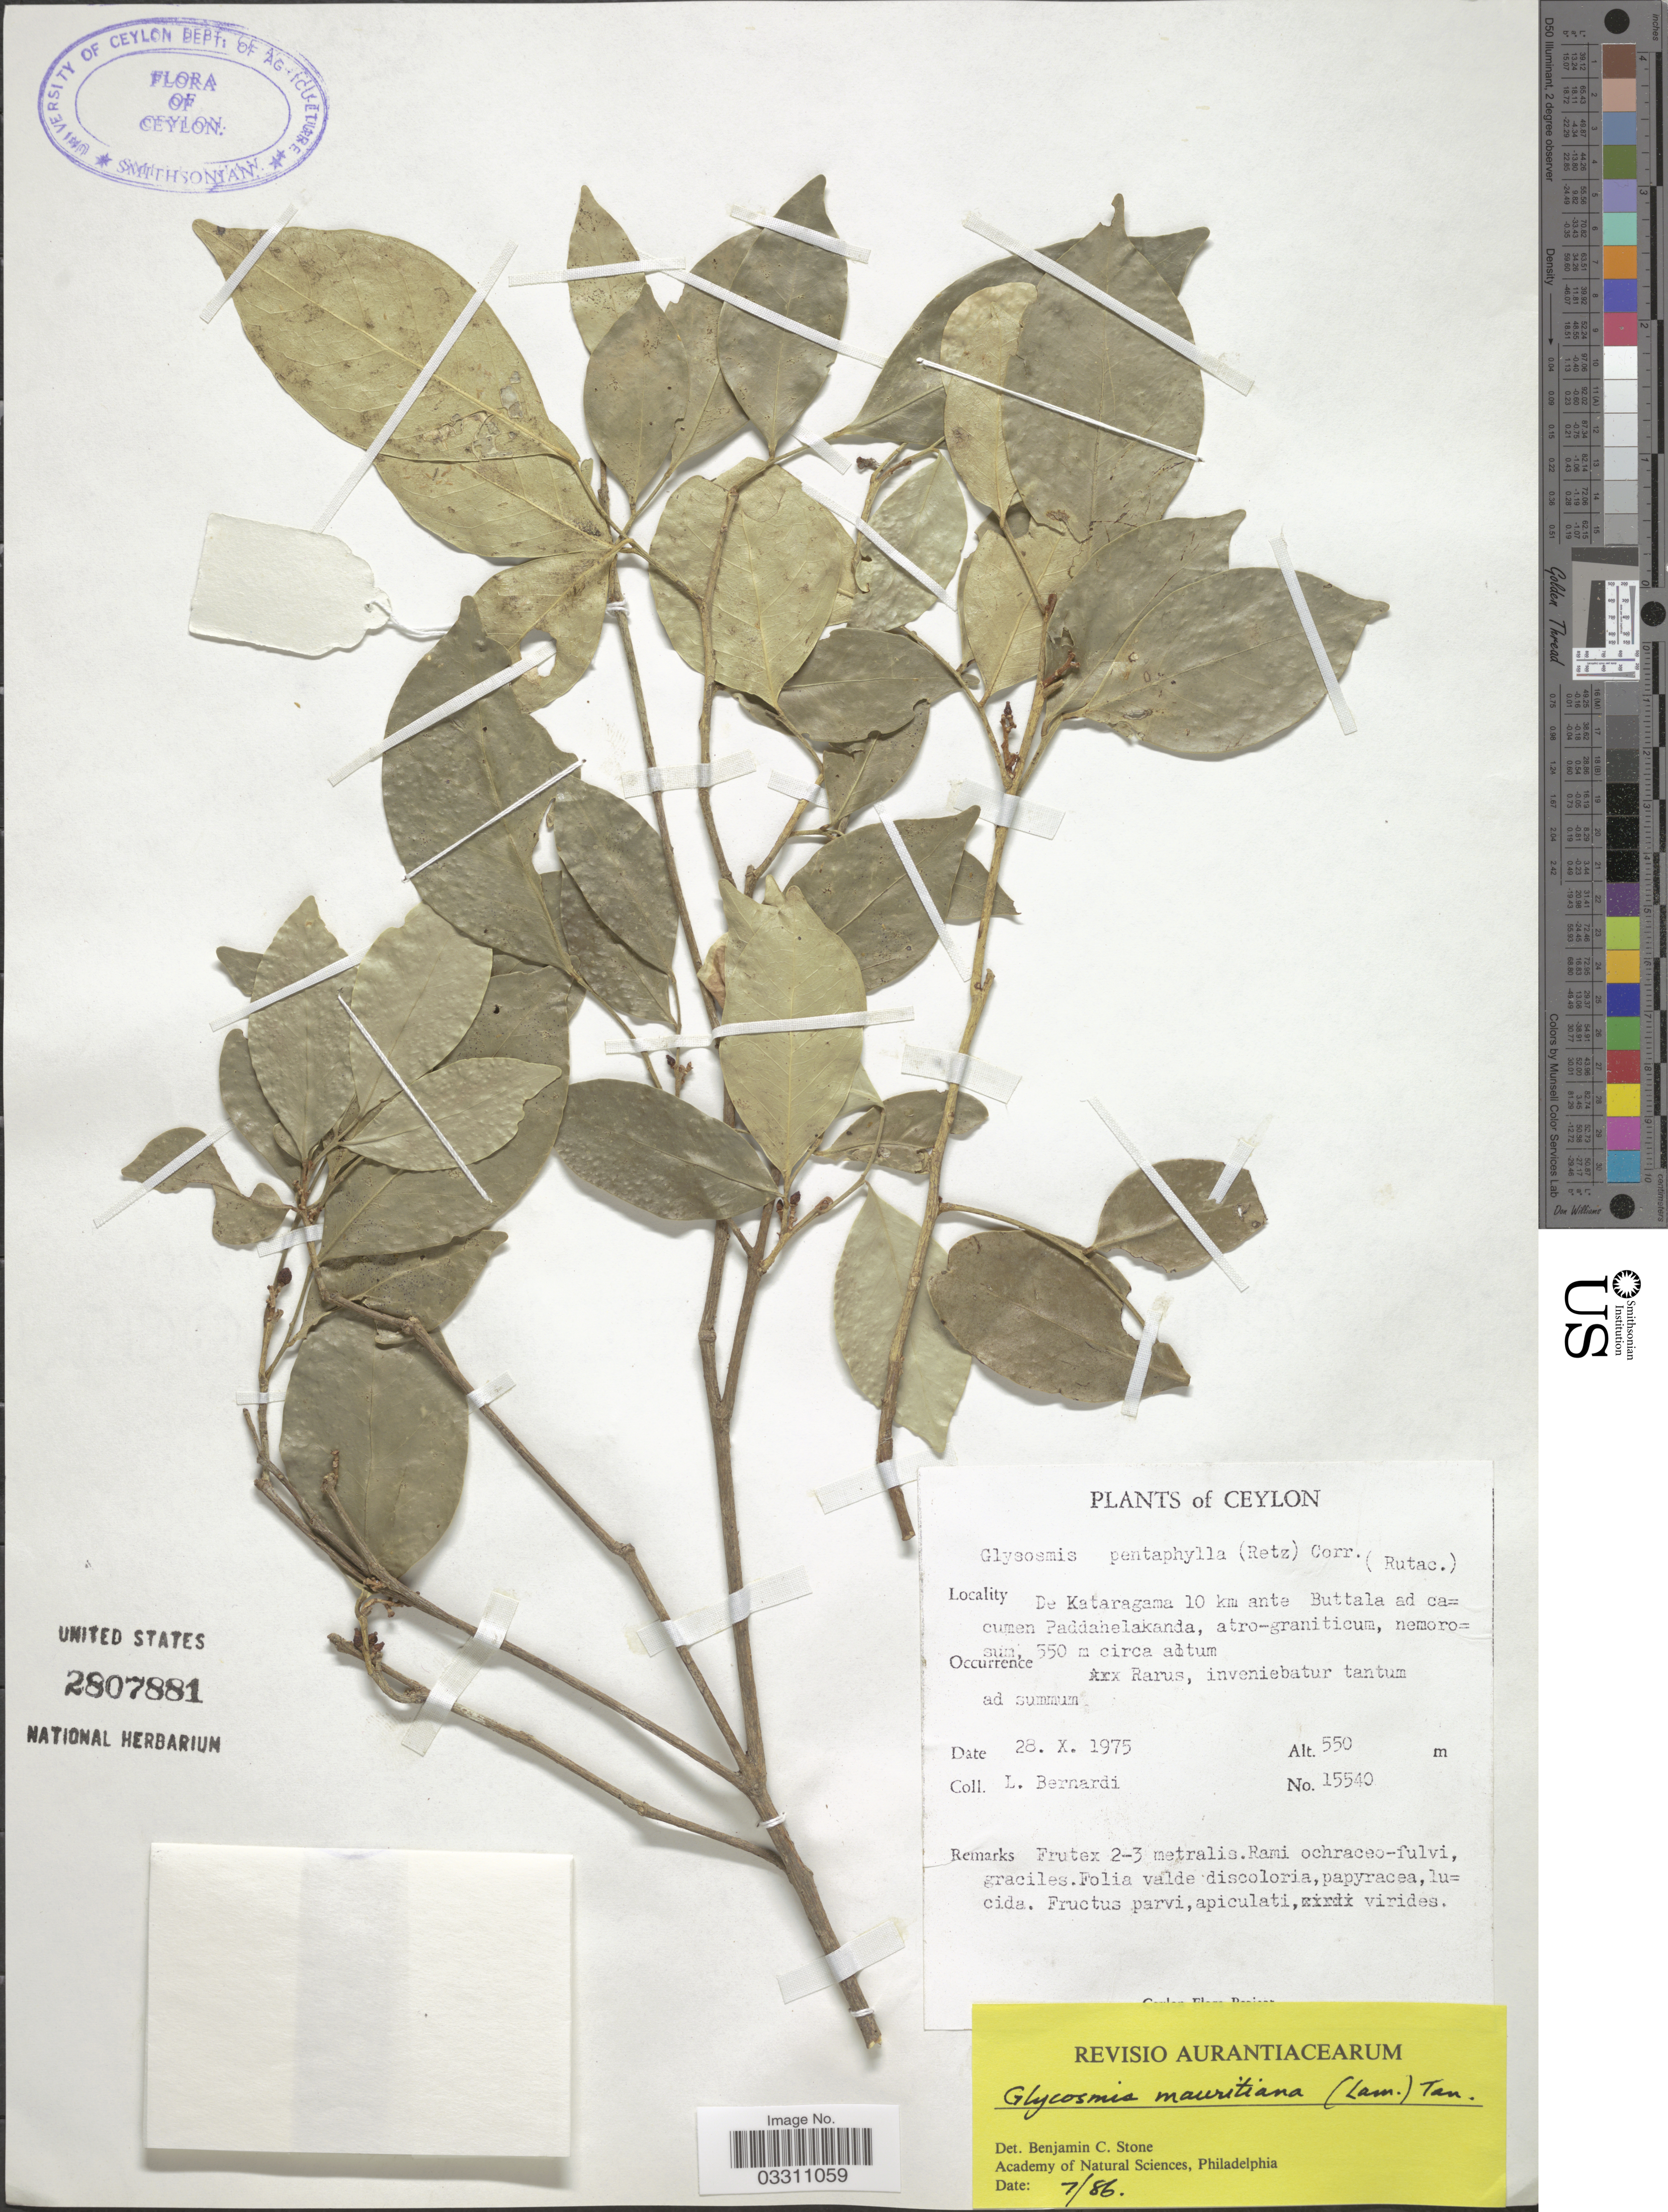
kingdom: Plantae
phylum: Tracheophyta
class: Magnoliopsida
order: Sapindales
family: Rutaceae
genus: Glycosmis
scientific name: Glycosmis mauritiana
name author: (Lamkey) Tanaka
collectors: L. Bernardi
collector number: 15540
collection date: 1975-10-28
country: Sri Lanka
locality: Ceylon, De Kataragama 10 km ante Buttala ad cacumen Paddahelakanda.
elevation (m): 550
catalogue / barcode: US 2807881